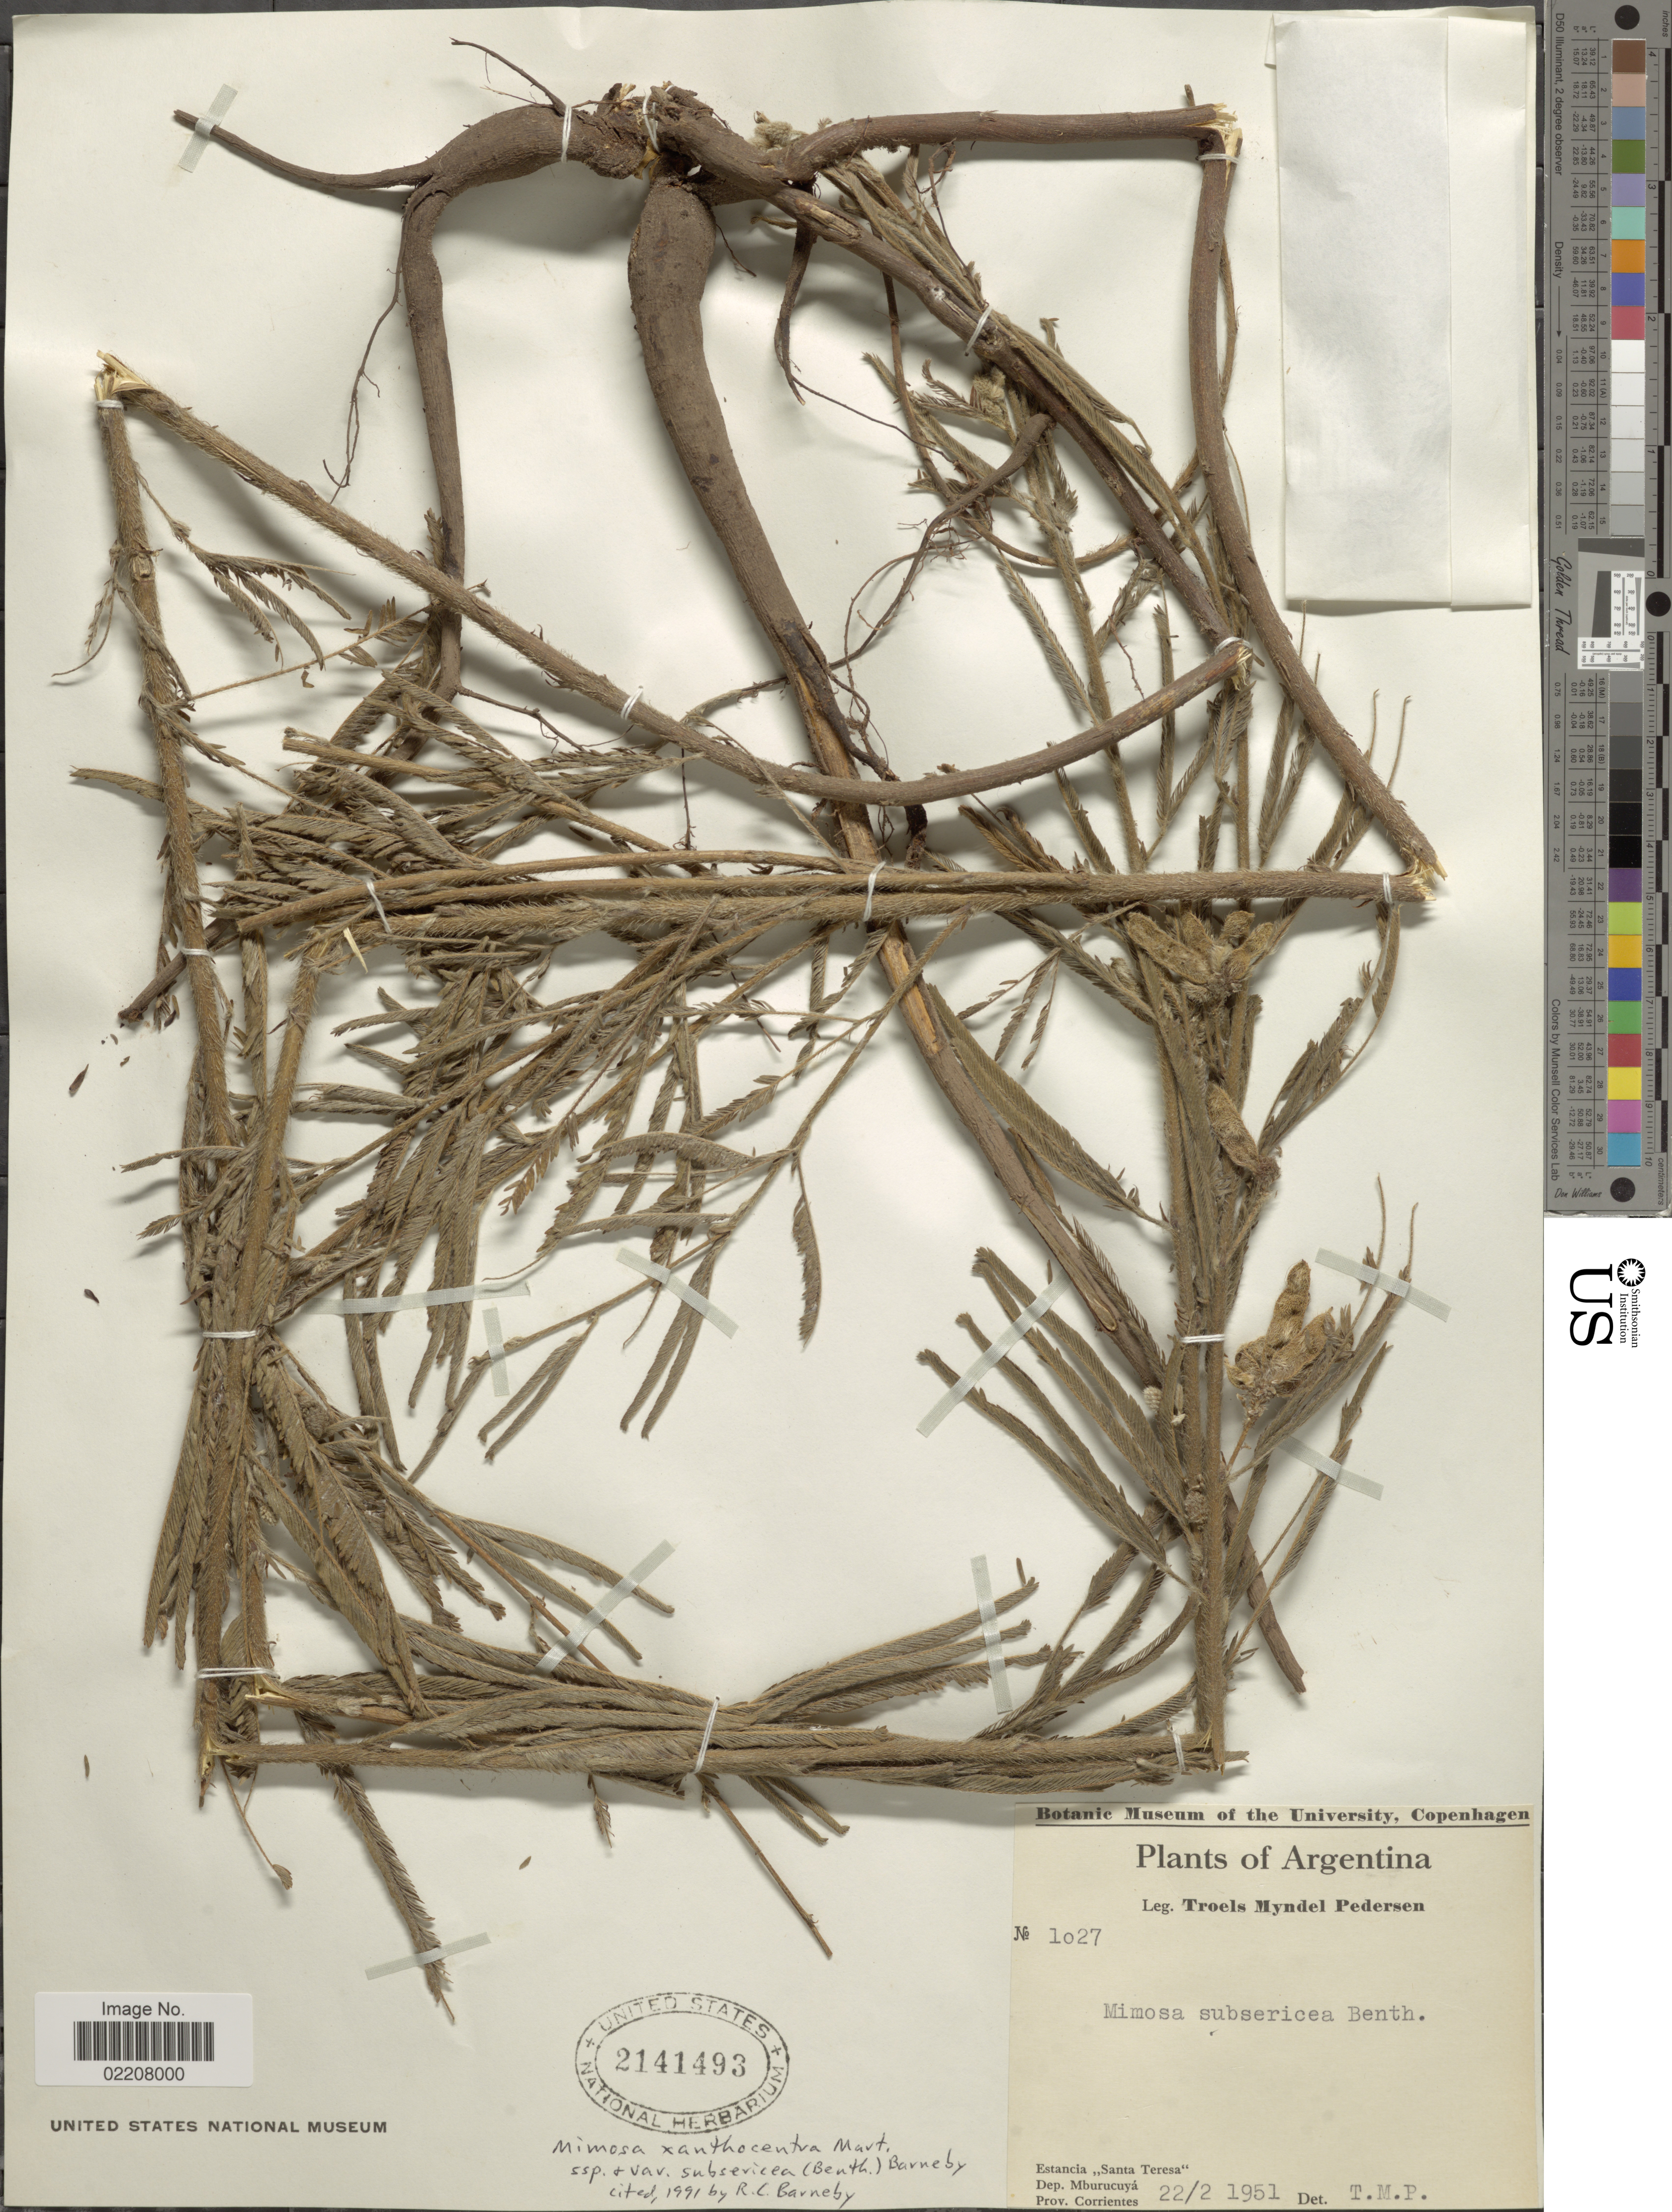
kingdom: Plantae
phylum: Tracheophyta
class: Magnoliopsida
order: Fabales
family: Fabaceae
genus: Mimosa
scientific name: Mimosa xanthocentra var. subsericea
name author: (Benth.) Barneby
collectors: T. Pederson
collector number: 1027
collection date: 1951-02-22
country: Argentina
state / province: Corrientes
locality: Estancia "Santa Teresa", Dep. Mburucuya.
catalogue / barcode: US 2141493